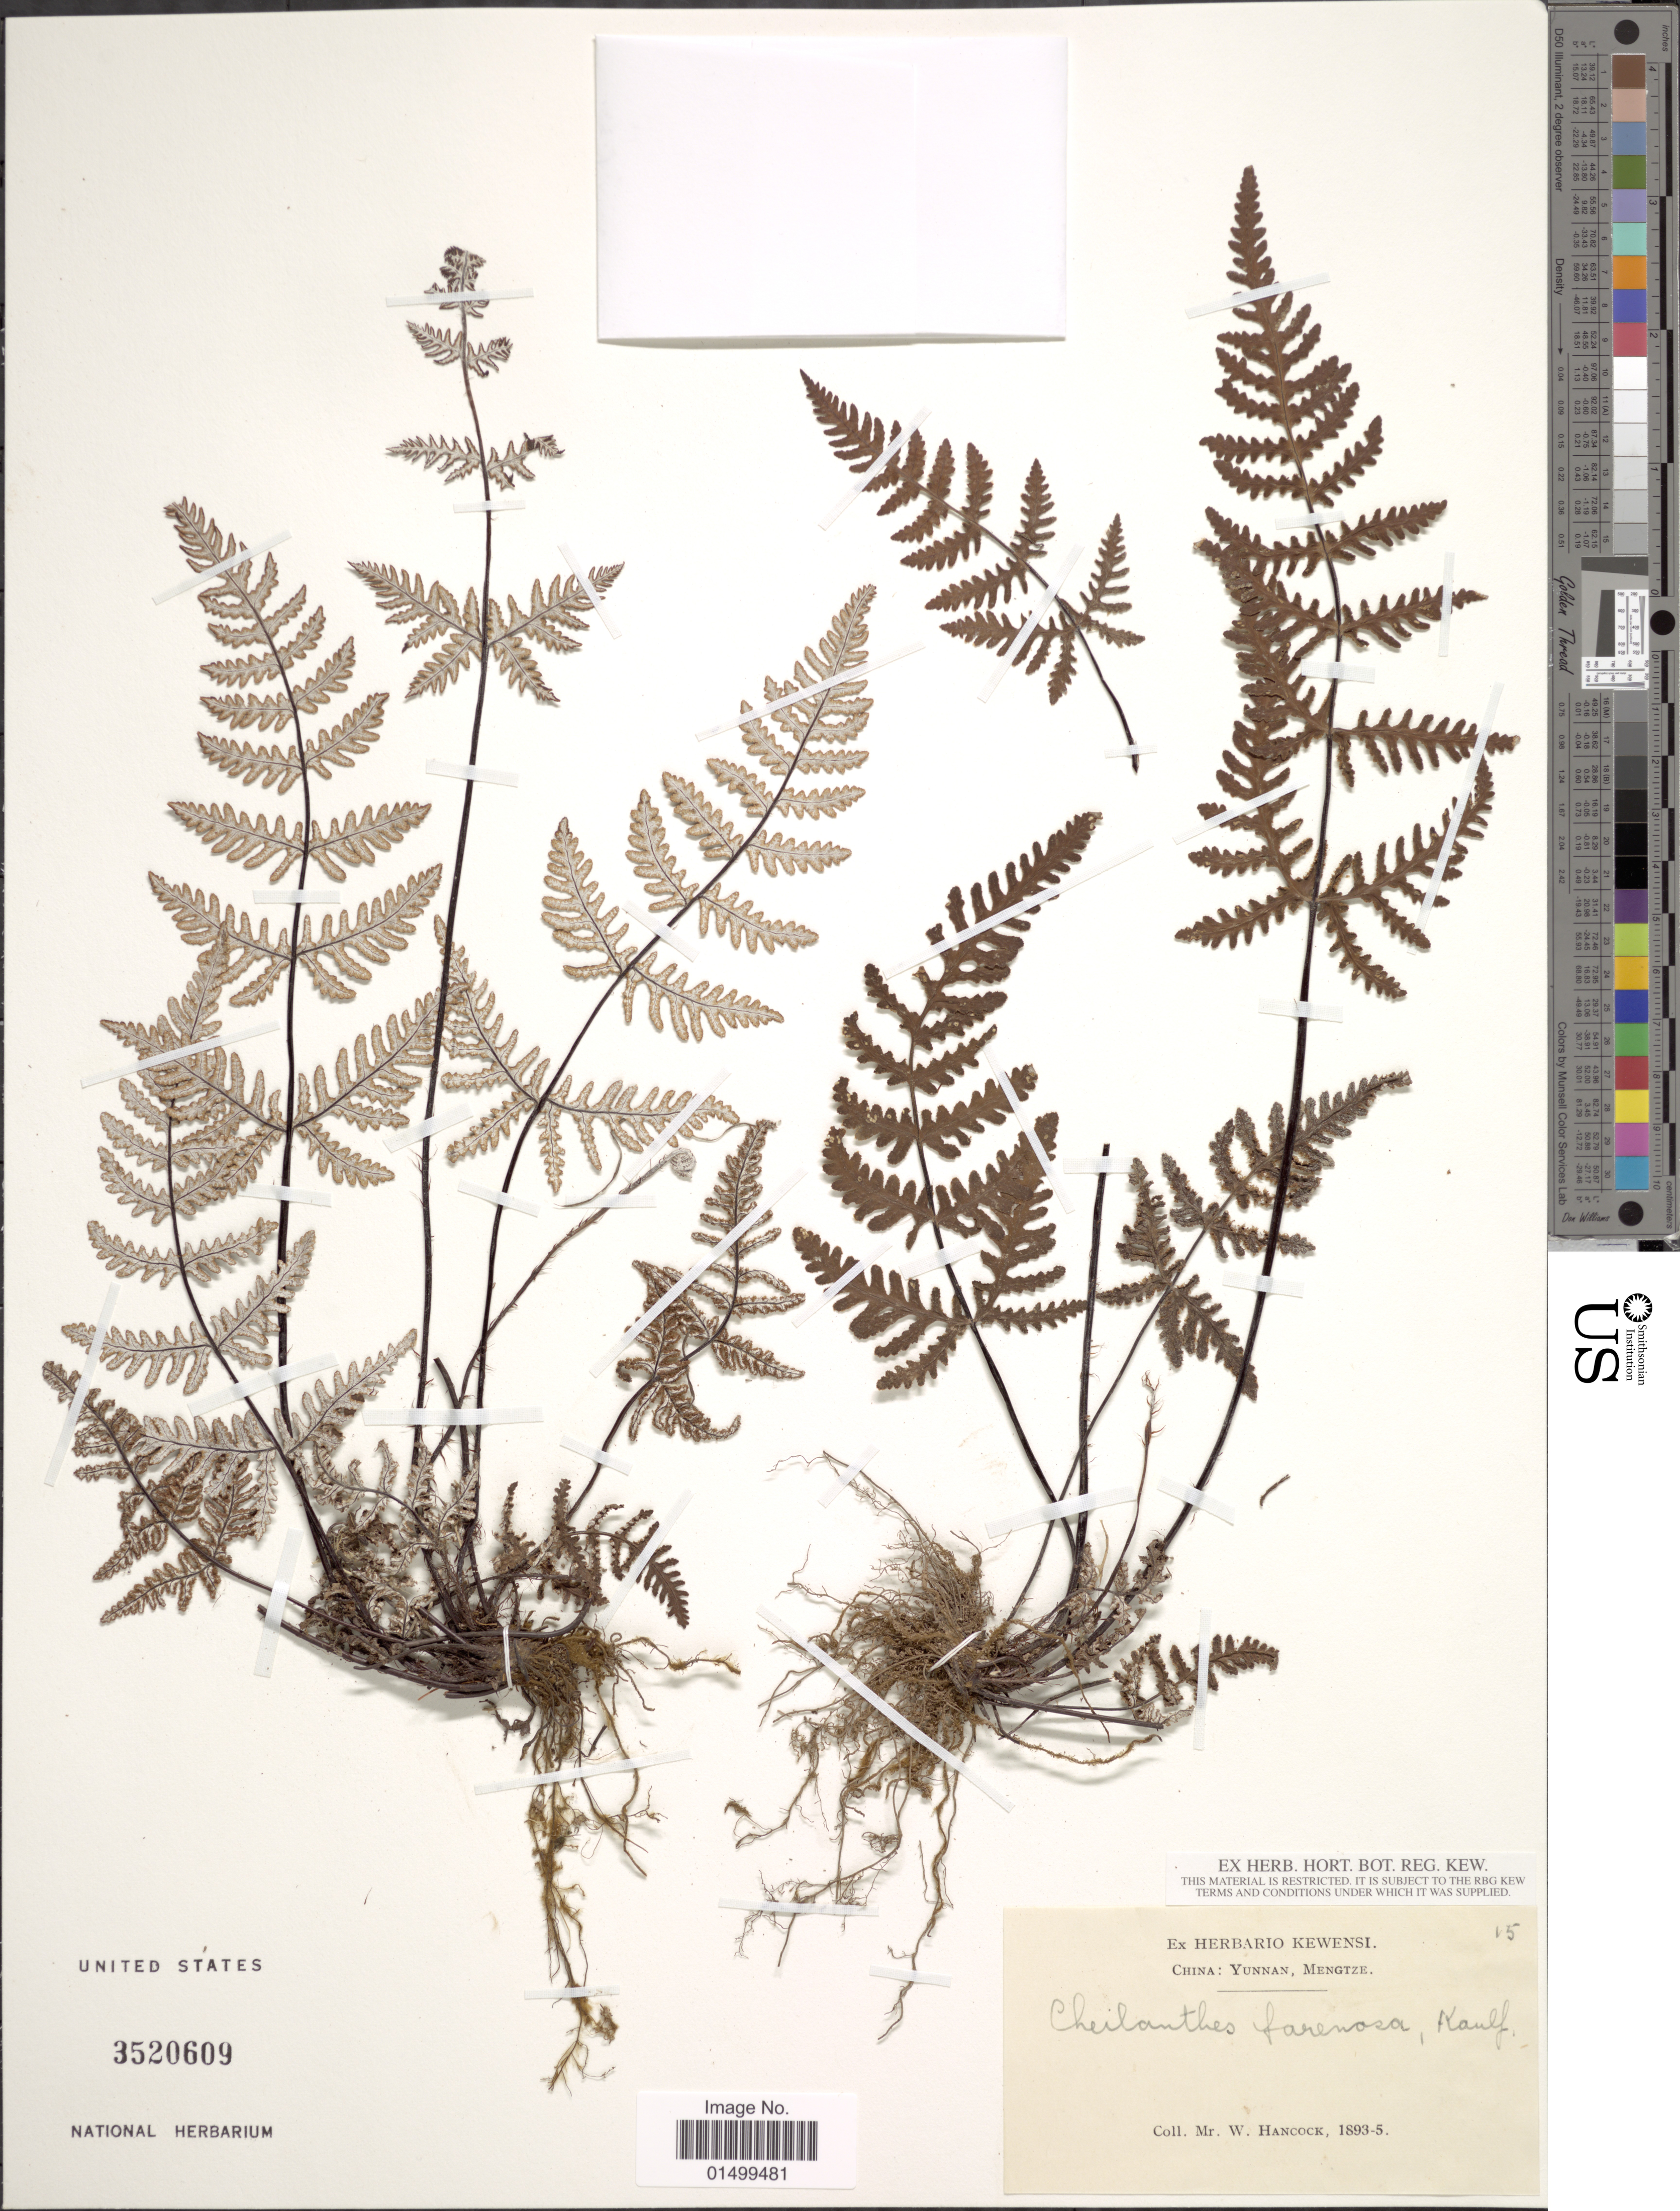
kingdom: Plantae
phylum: Tracheophyta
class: Polypodiopsida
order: Polypodiales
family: Pteridaceae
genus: Cheilanthes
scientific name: Cheilanthes farinosa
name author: (Forssk.) Kaulf.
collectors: W. Hancock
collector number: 15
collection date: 1893/1895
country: China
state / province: Yunnan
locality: Mengtze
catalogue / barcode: US 3520609